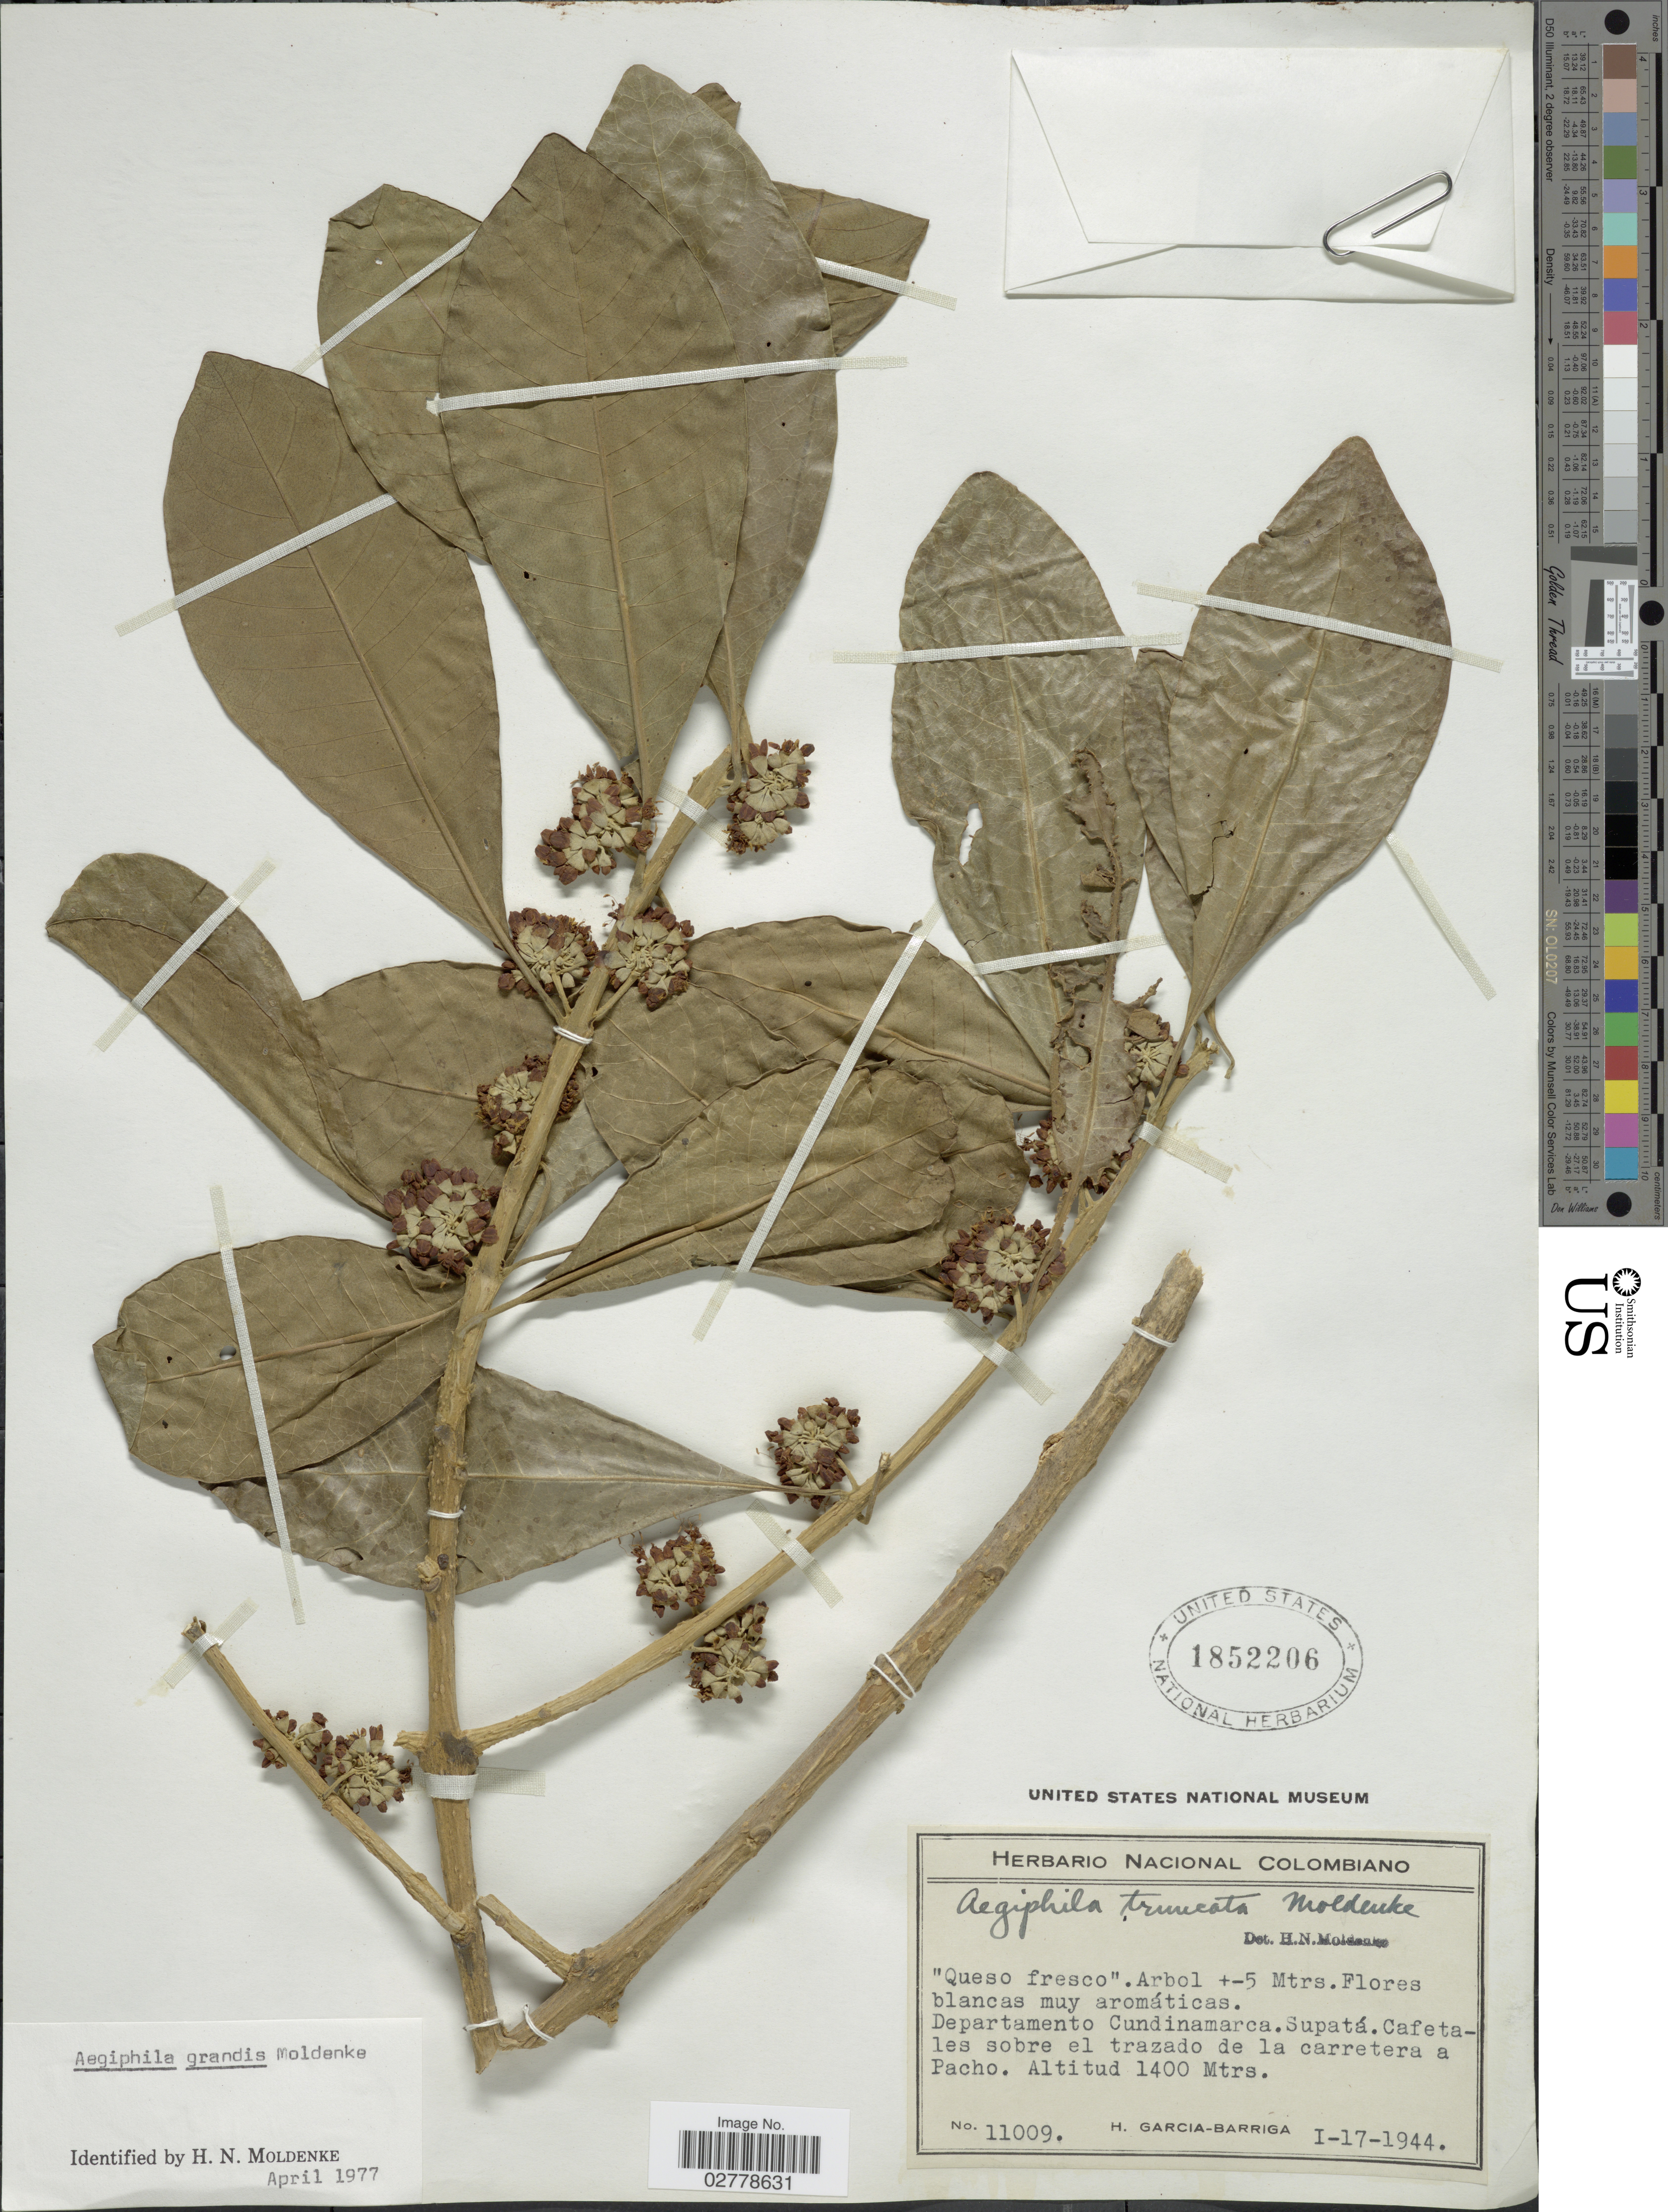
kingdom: Plantae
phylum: Tracheophyta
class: Magnoliopsida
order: Lamiales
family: Lamiaceae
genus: Aegiphila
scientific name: Aegiphila grandis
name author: Moldenke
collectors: H. García Barriga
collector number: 11009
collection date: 1944-01-17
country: Colombia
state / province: Cundinamarca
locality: Departamento Cundinamarca. Supatá. Cafetales sobre el trazado de la carretera a Pacho.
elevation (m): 1400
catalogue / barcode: US 1852206